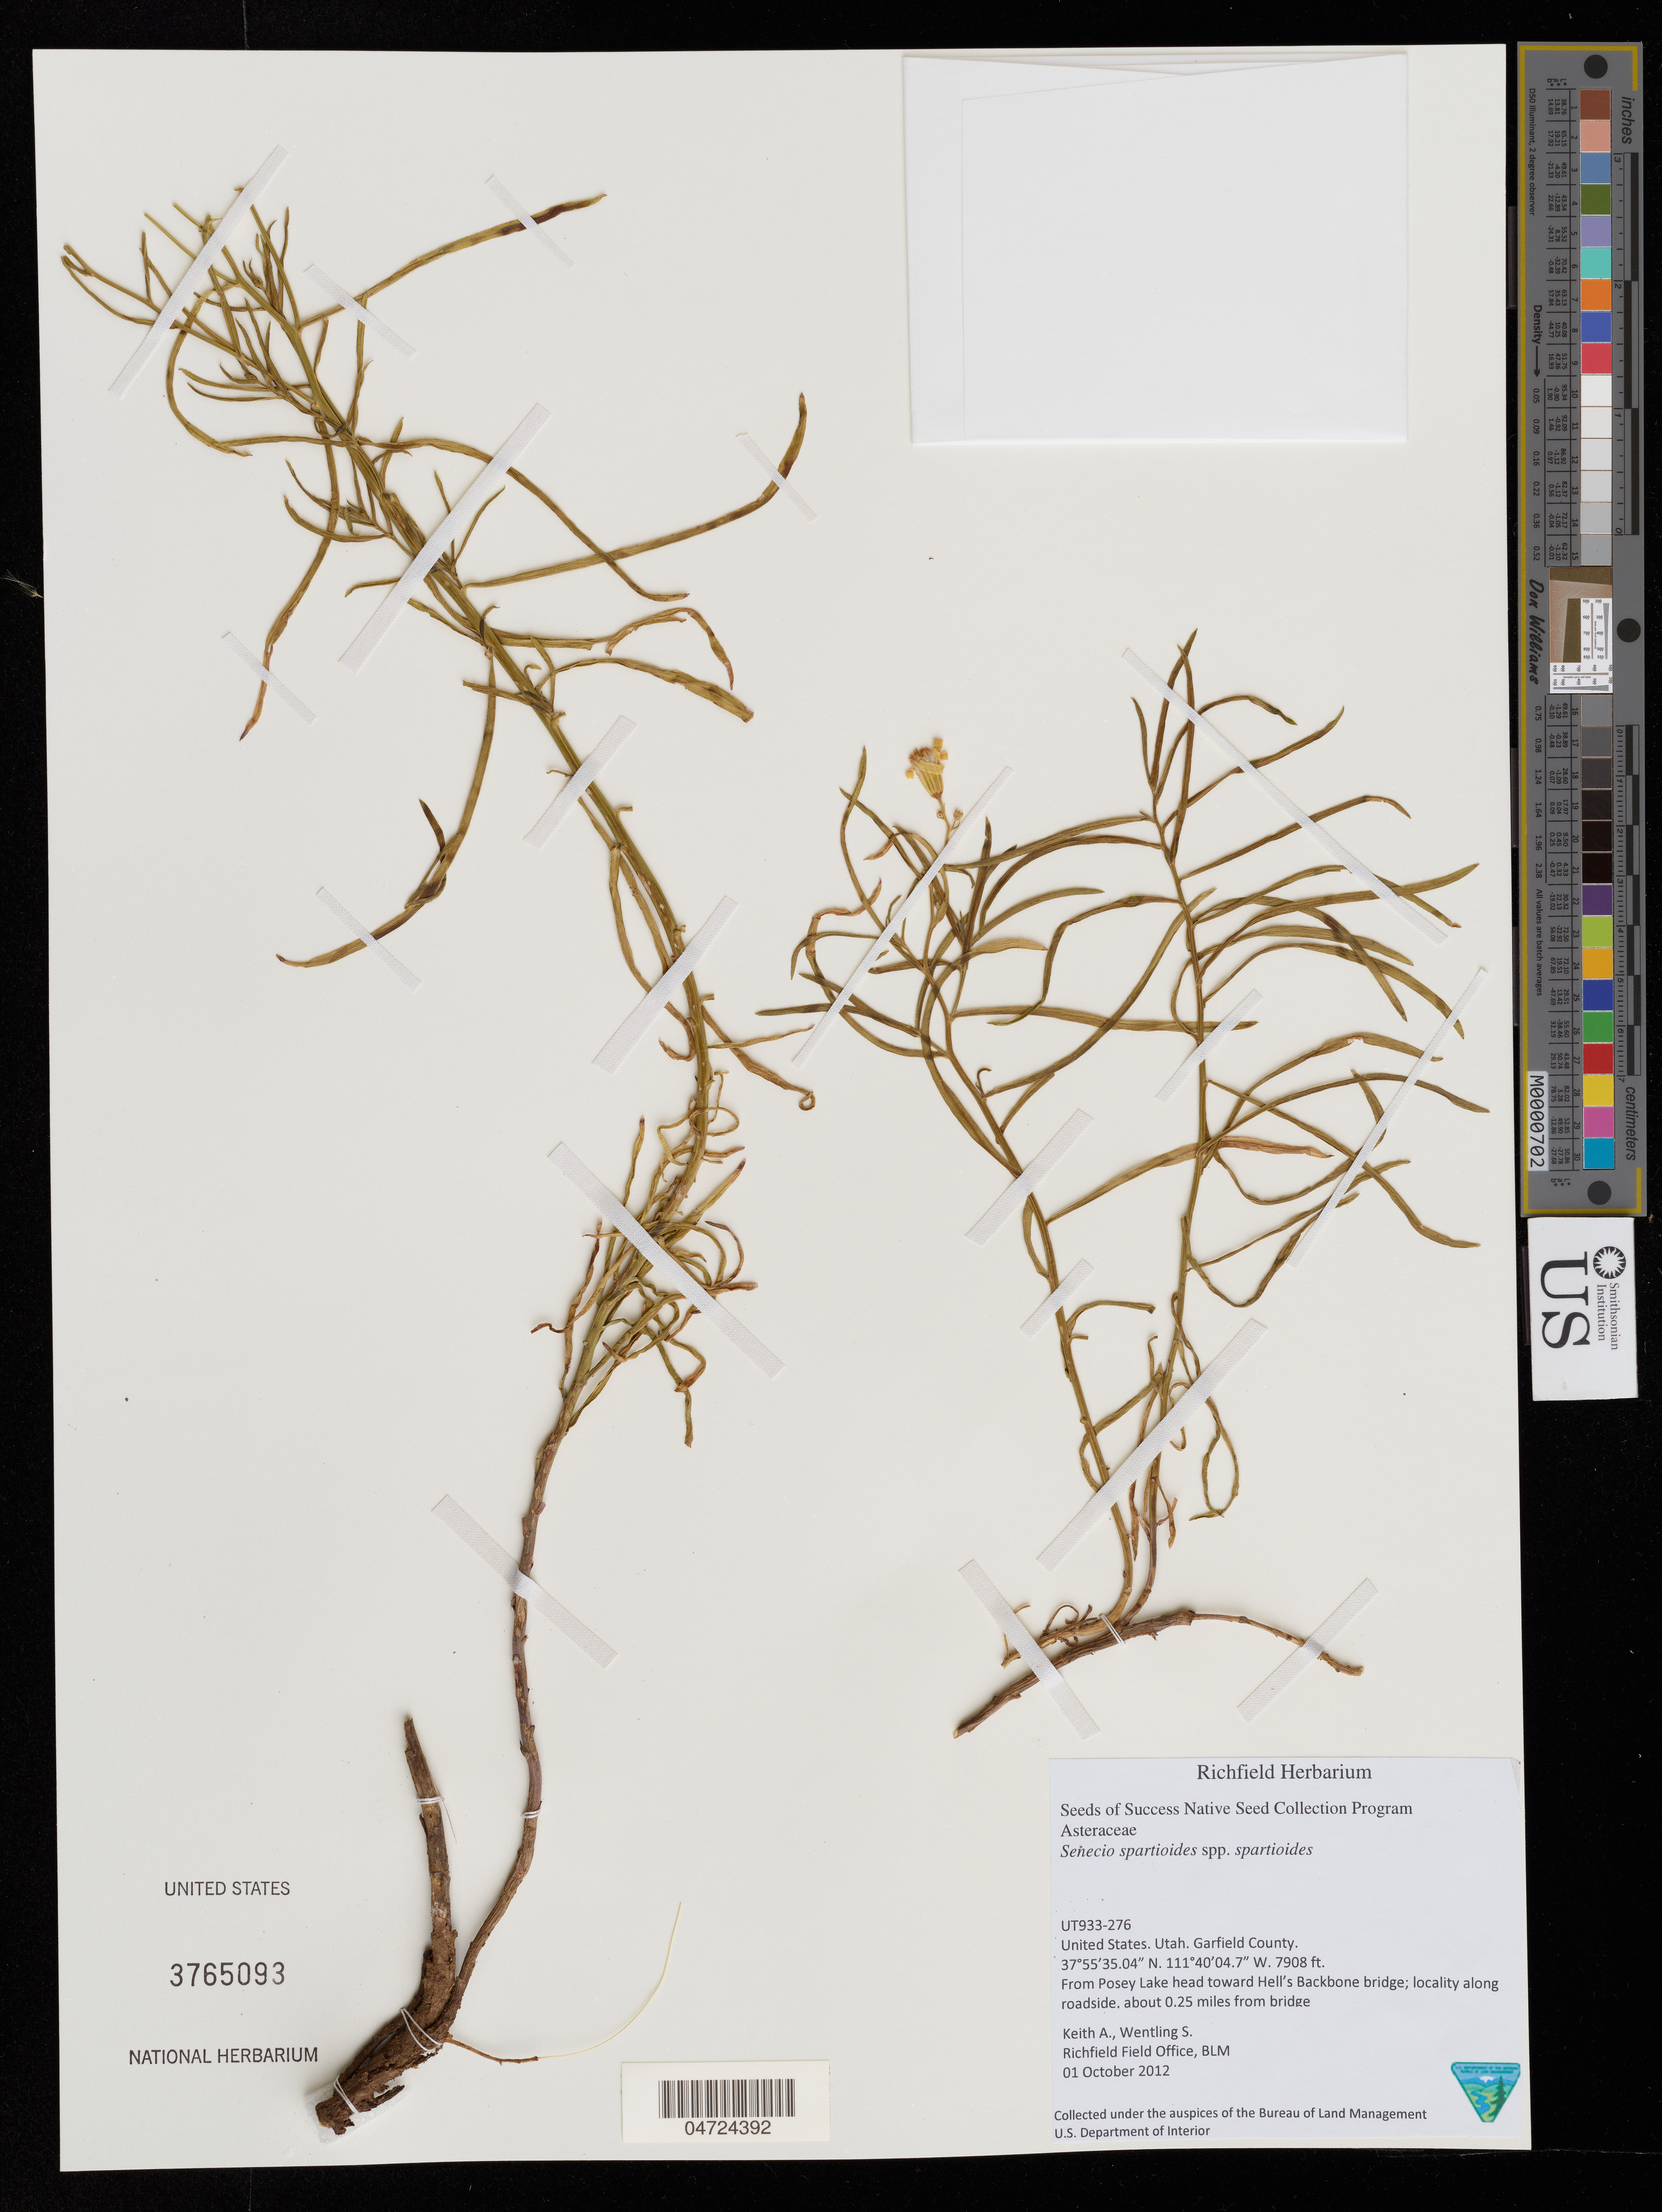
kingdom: Plantae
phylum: Tracheophyta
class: Magnoliopsida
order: Asterales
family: Asteraceae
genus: Senecio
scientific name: Senecio spartioides subsp. spartioides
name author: Torr. & A. Gray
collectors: A. Keith & S. Wentling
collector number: UT933-276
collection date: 2022-10-01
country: United States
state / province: Utah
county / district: Garfield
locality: Garfield County. From Posey Lake head toward Hell's Backbone bridge; locality along roadside. about 0.25 miles from bridge.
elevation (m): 2410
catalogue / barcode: US 3765093